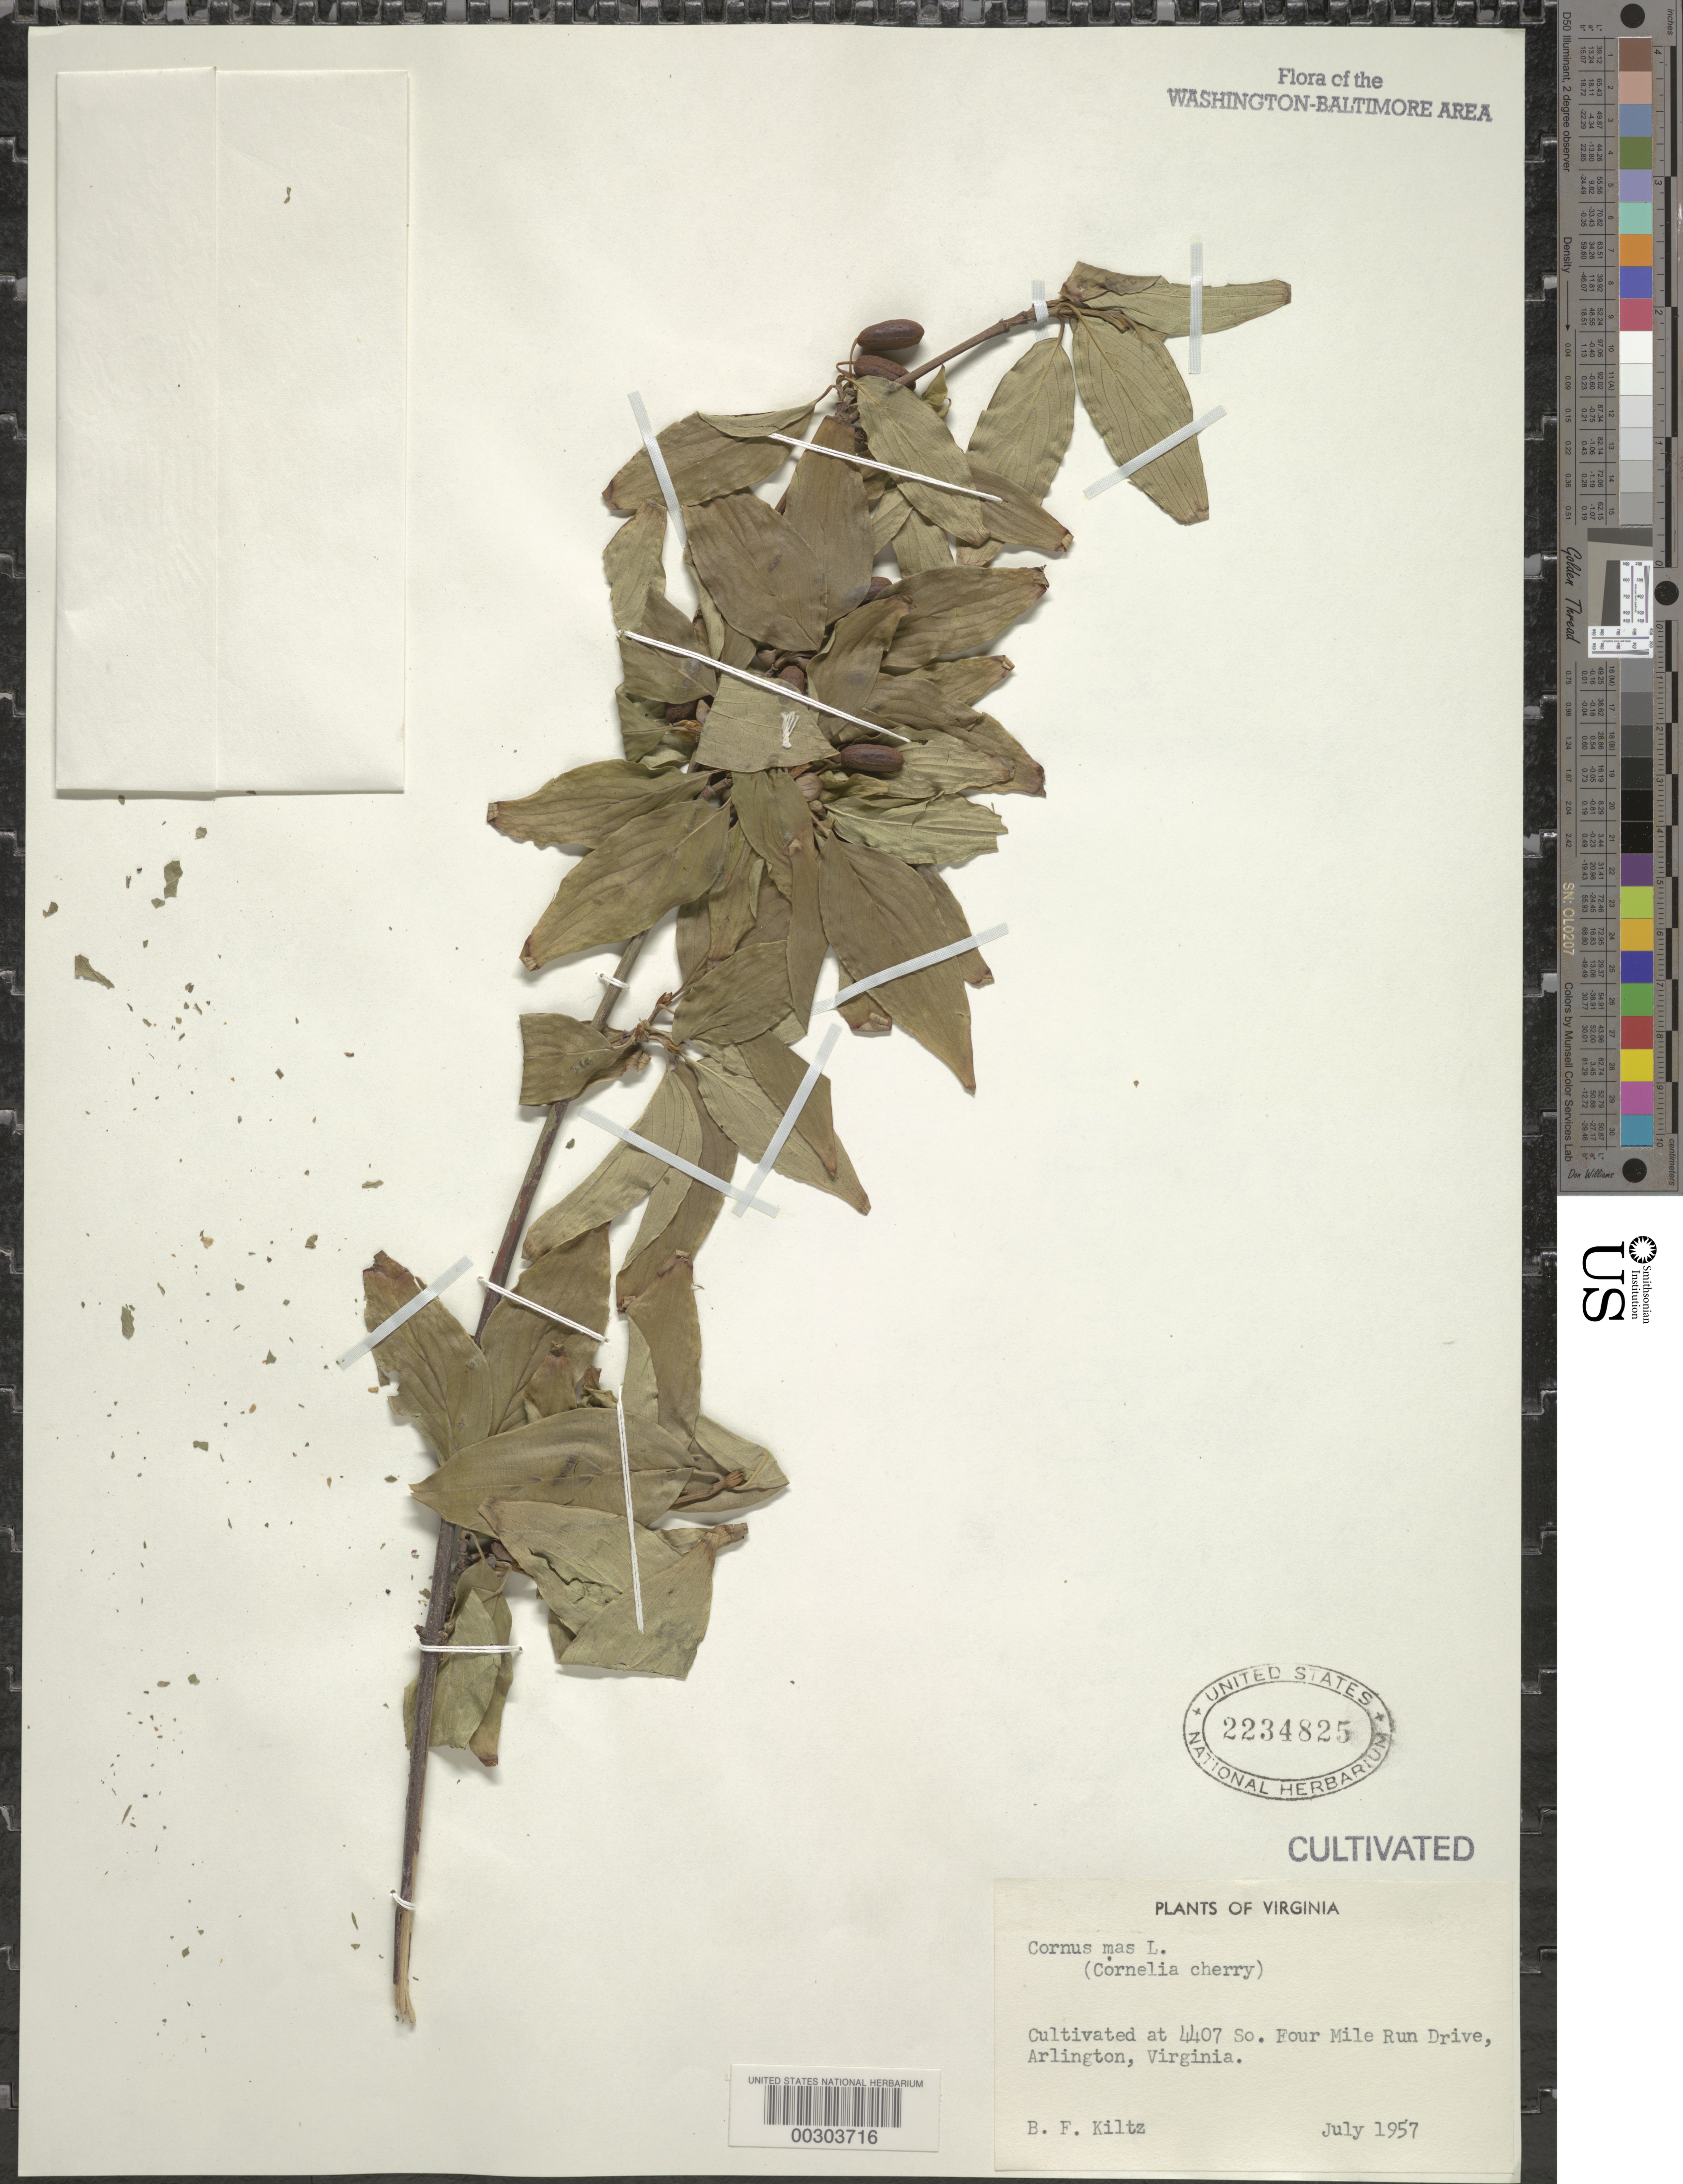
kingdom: Plantae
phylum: Tracheophyta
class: Magnoliopsida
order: Cornales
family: Cornaceae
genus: Cornus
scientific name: Cornus mas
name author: L.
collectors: B. Kiltz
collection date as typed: Jul 1957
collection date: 1957-07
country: United States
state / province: Virginia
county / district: Arlington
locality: Arlington, 4407 S Four Mile Run Dr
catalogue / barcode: US 2234825